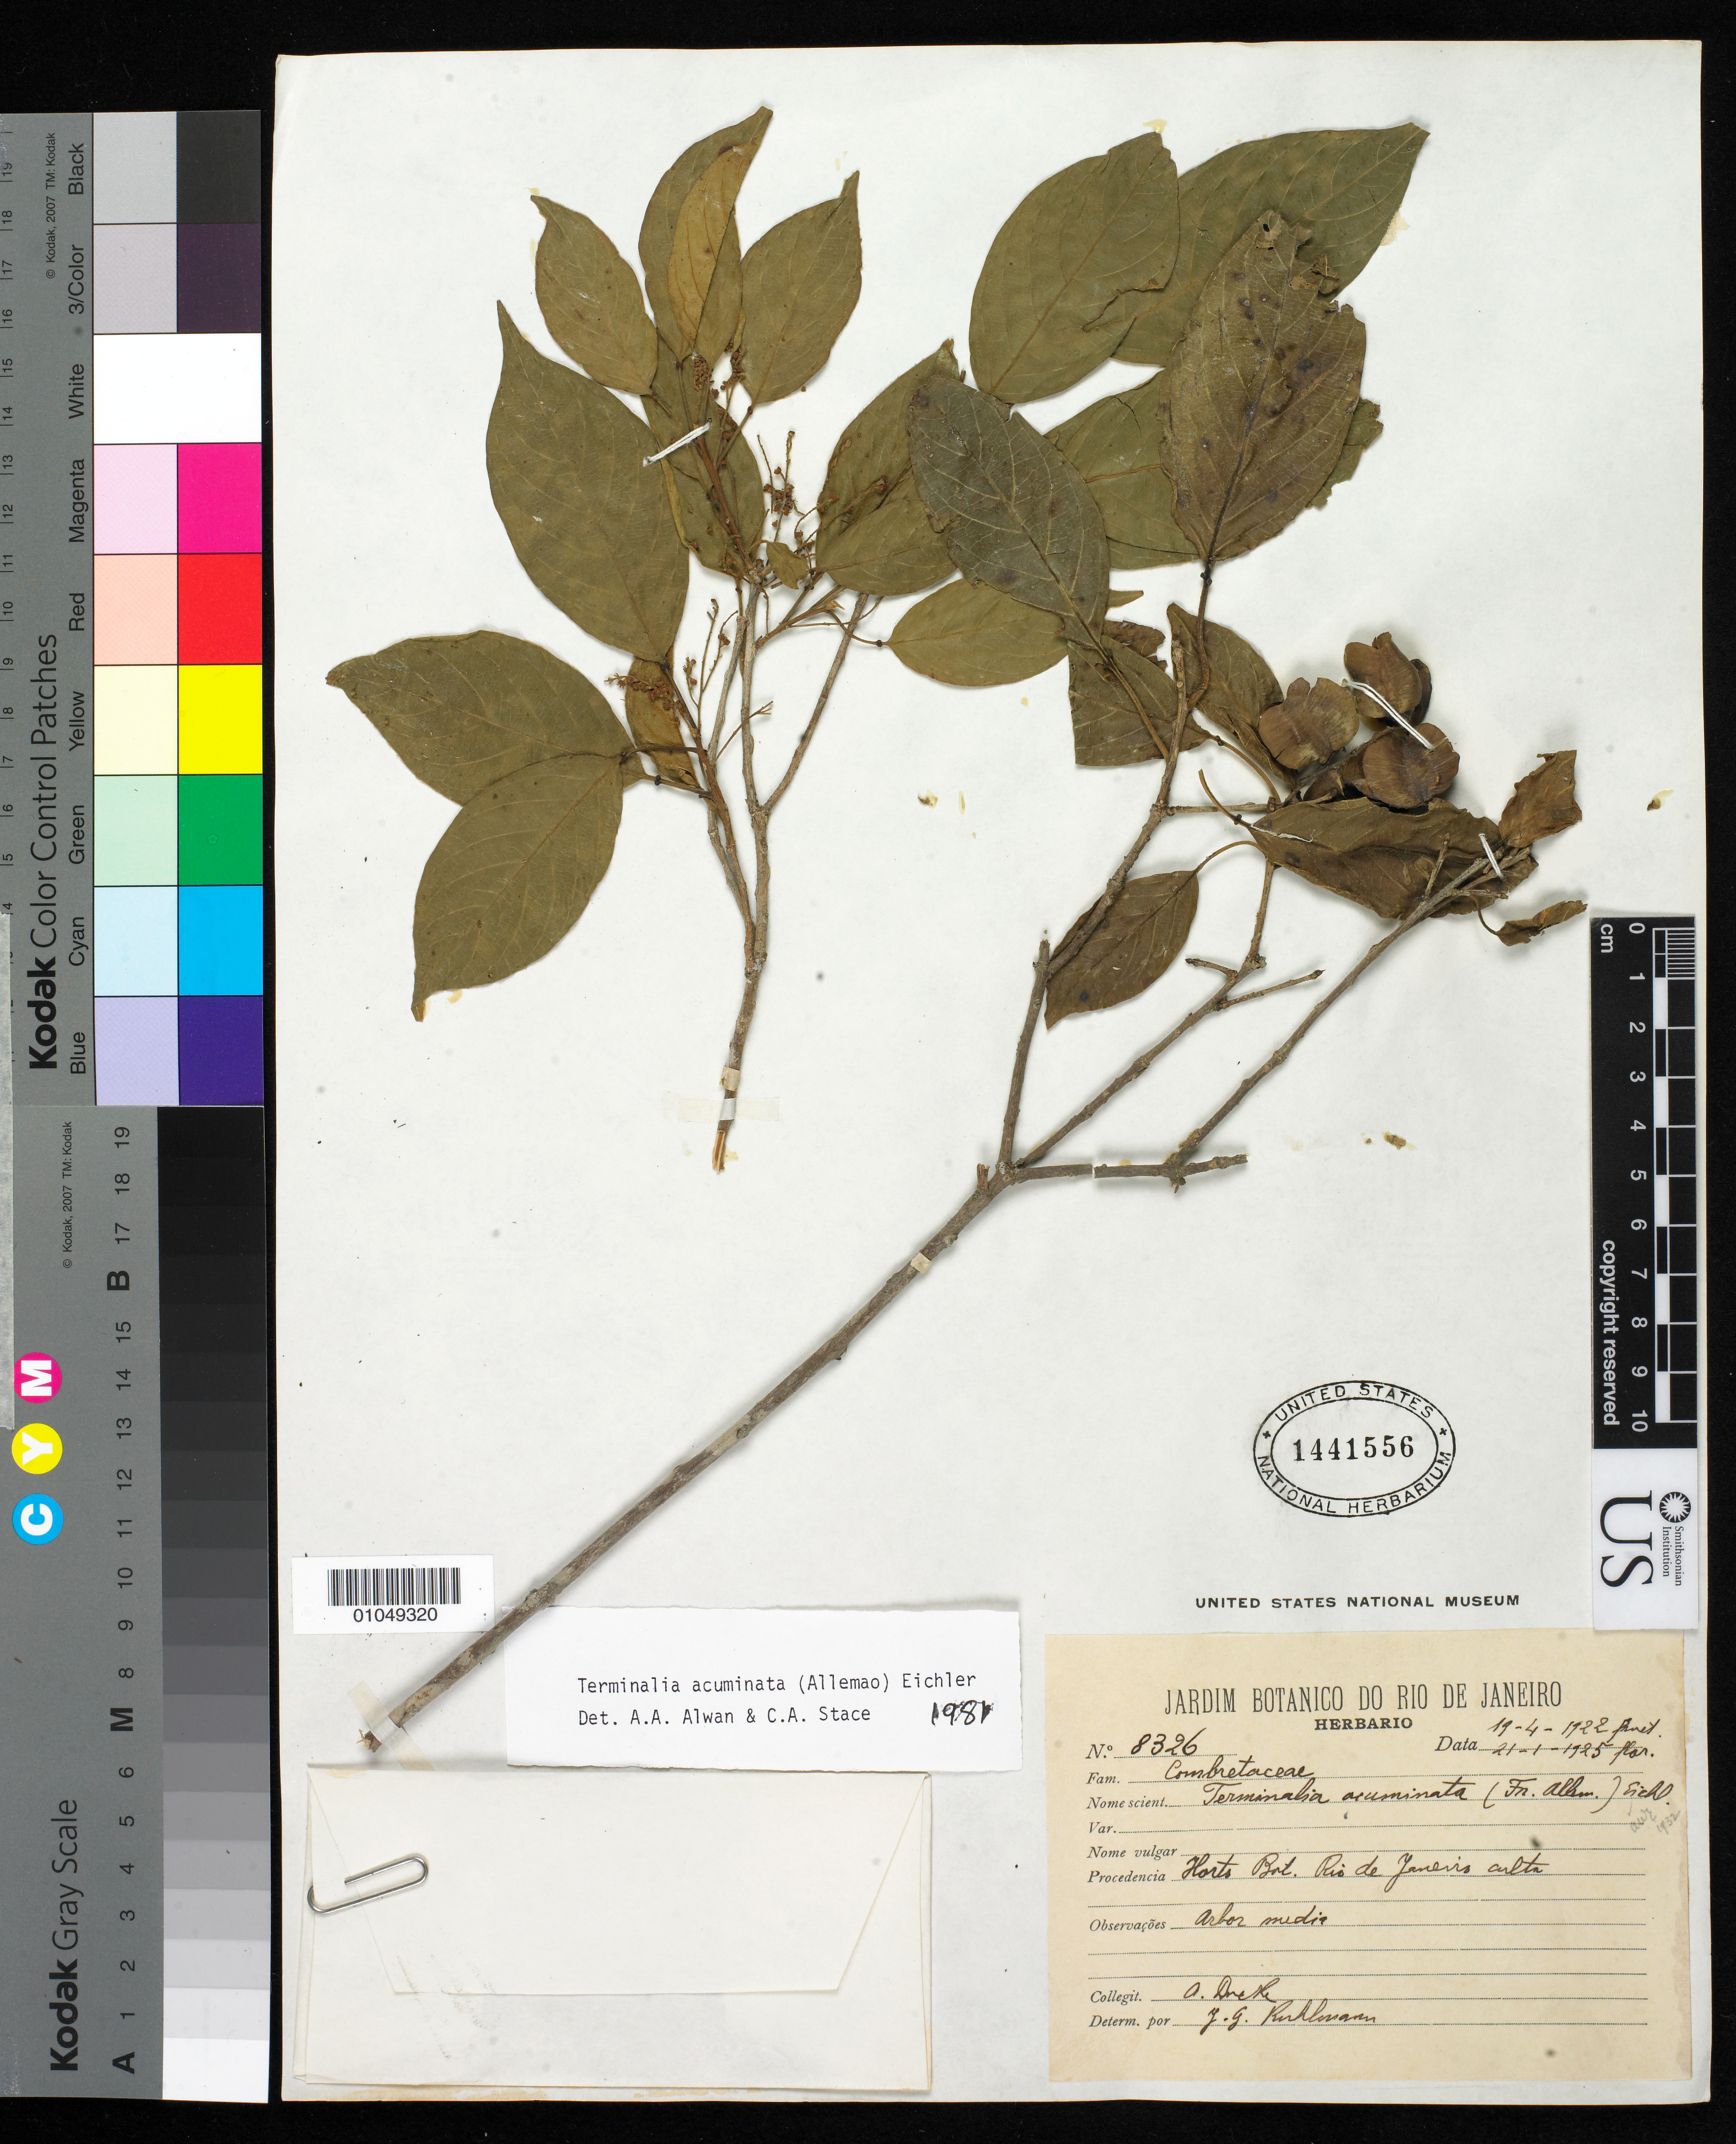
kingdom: Plantae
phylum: Tracheophyta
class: Magnoliopsida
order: Myrtales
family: Combretaceae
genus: Terminalia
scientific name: Terminalia acuminata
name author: (Allemão) Eichler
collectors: A. Ducke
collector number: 8326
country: Brazil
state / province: Rio de Janeiro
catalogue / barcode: US 1441556